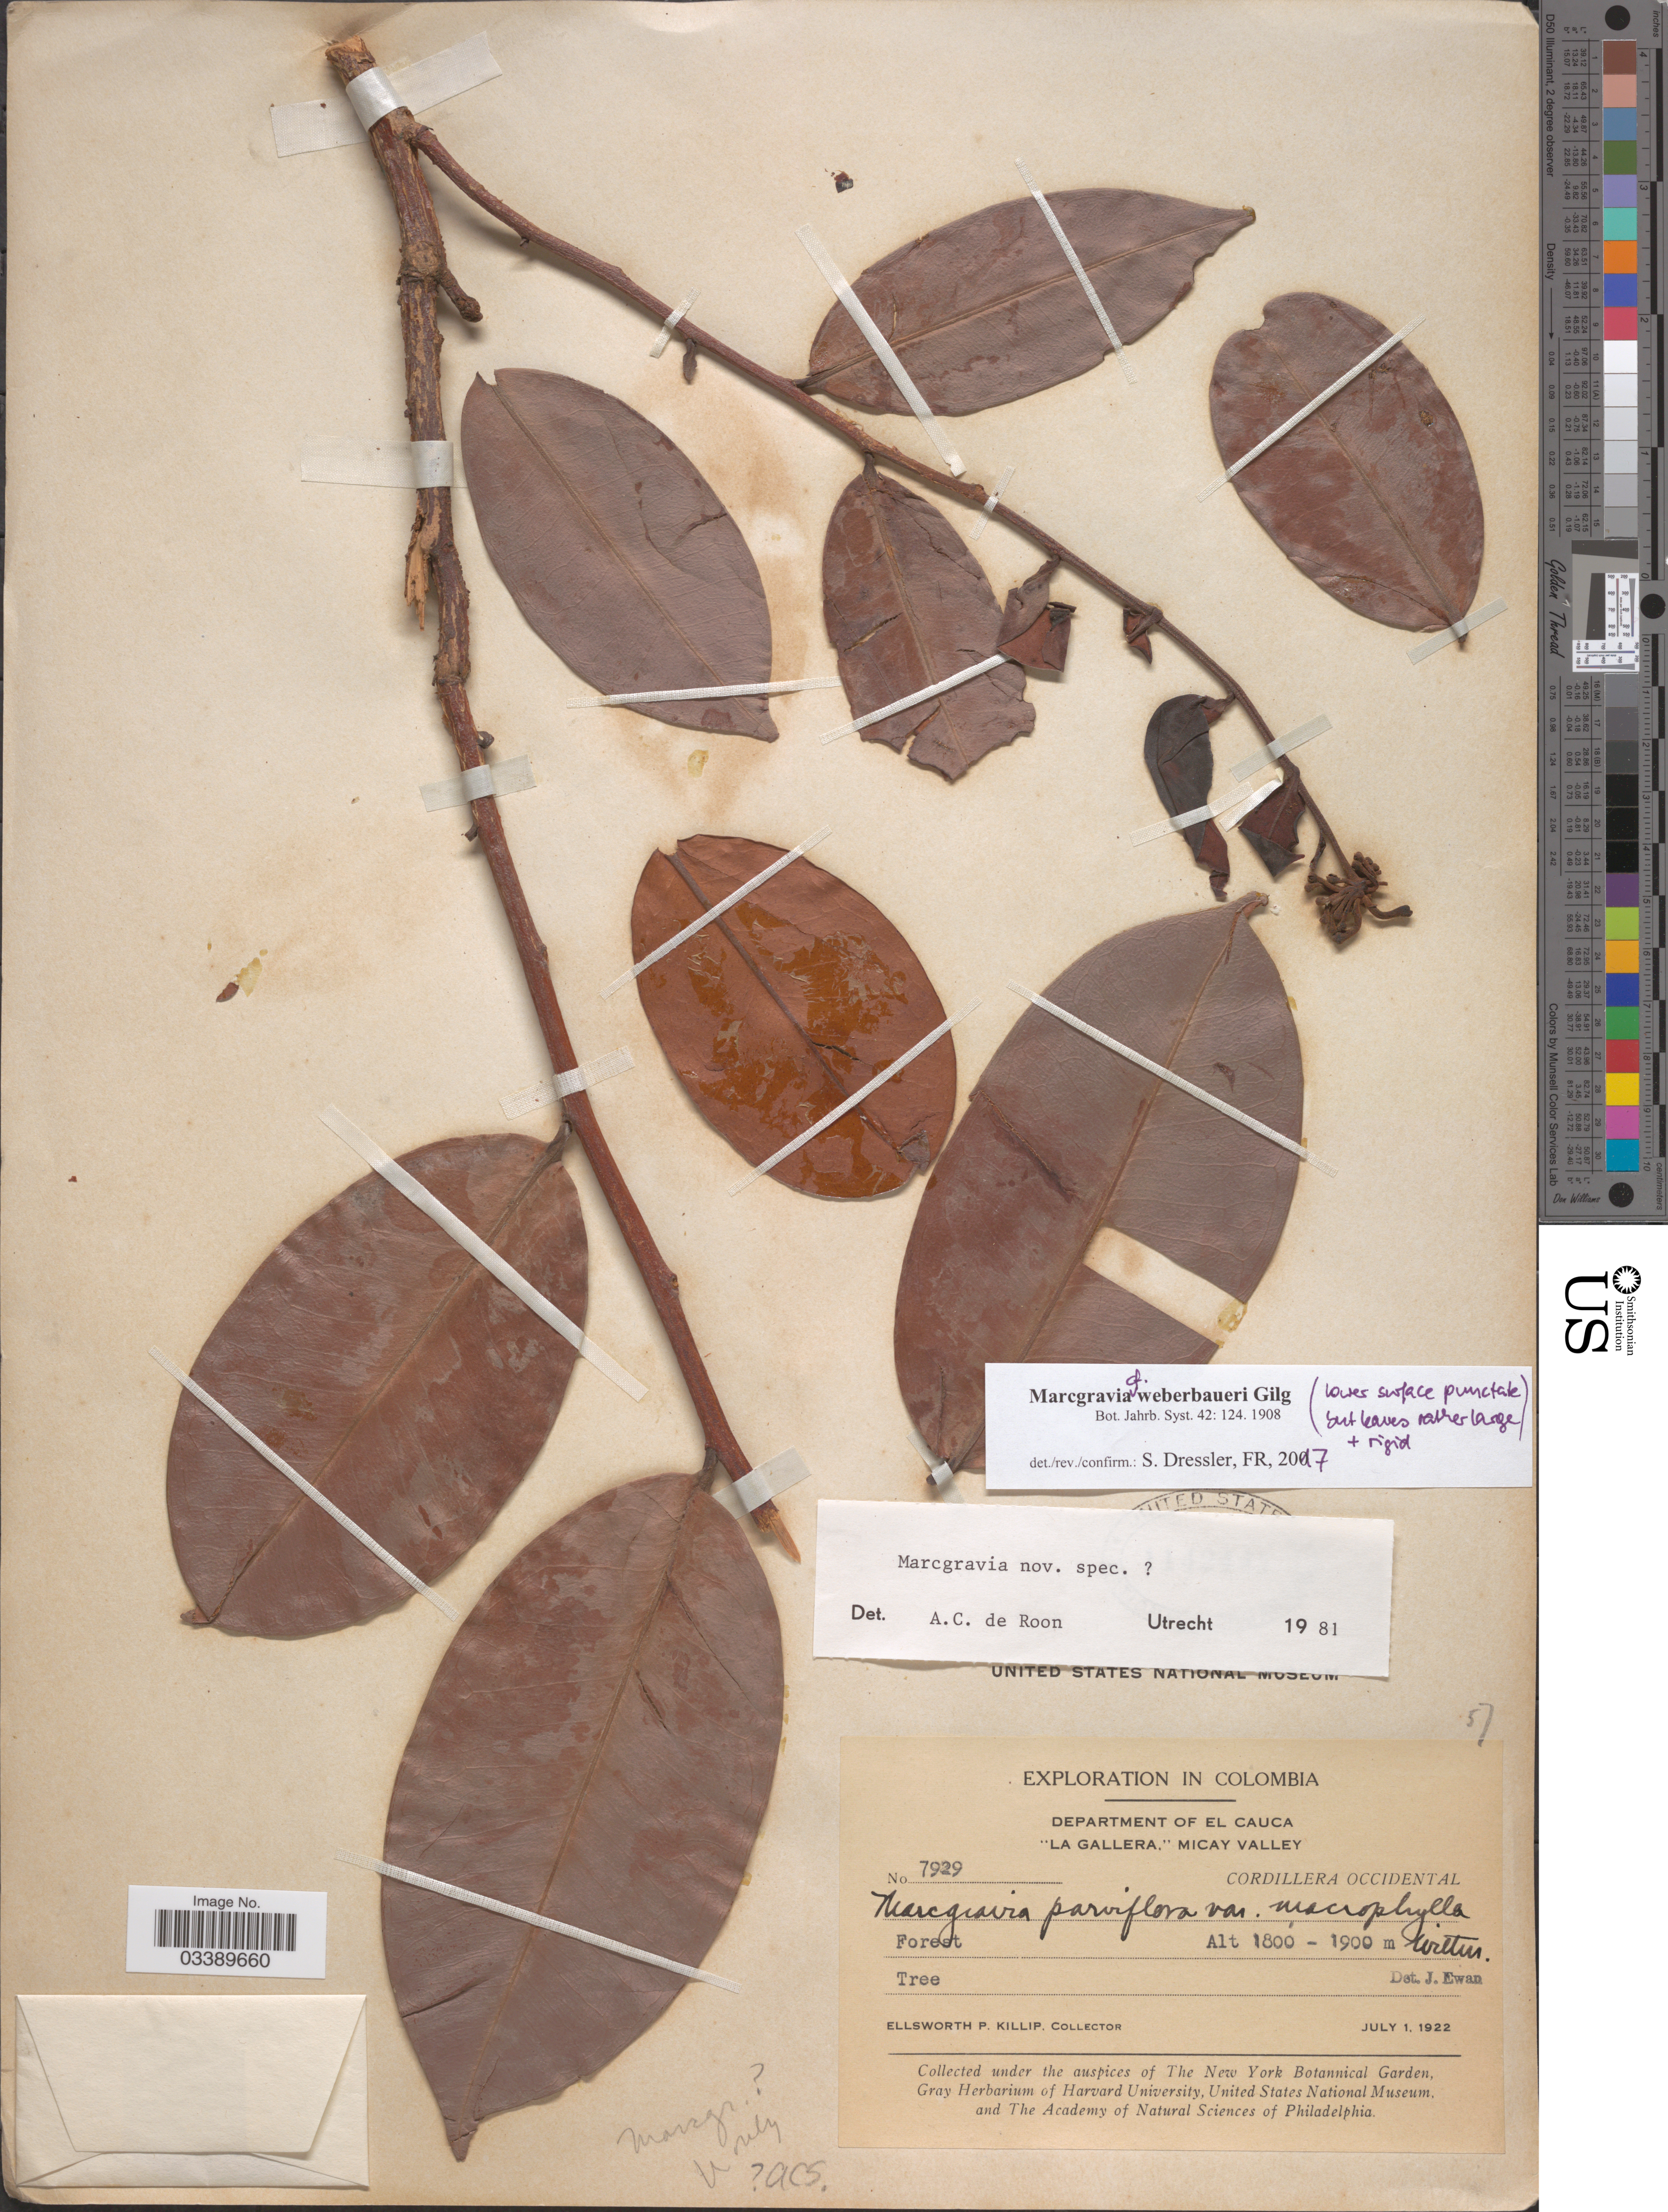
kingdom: Plantae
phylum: Tracheophyta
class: Magnoliopsida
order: Ericales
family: Marcgraviaceae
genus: Marcgravia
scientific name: Marcgravia weberbaueri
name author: Gilg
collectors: E. P. Killip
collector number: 7929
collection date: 1922-07-01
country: Colombia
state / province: Cauca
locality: Department of El Cauca. "La Gallera", Micay Valley. Cordillera Occidental.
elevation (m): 1800